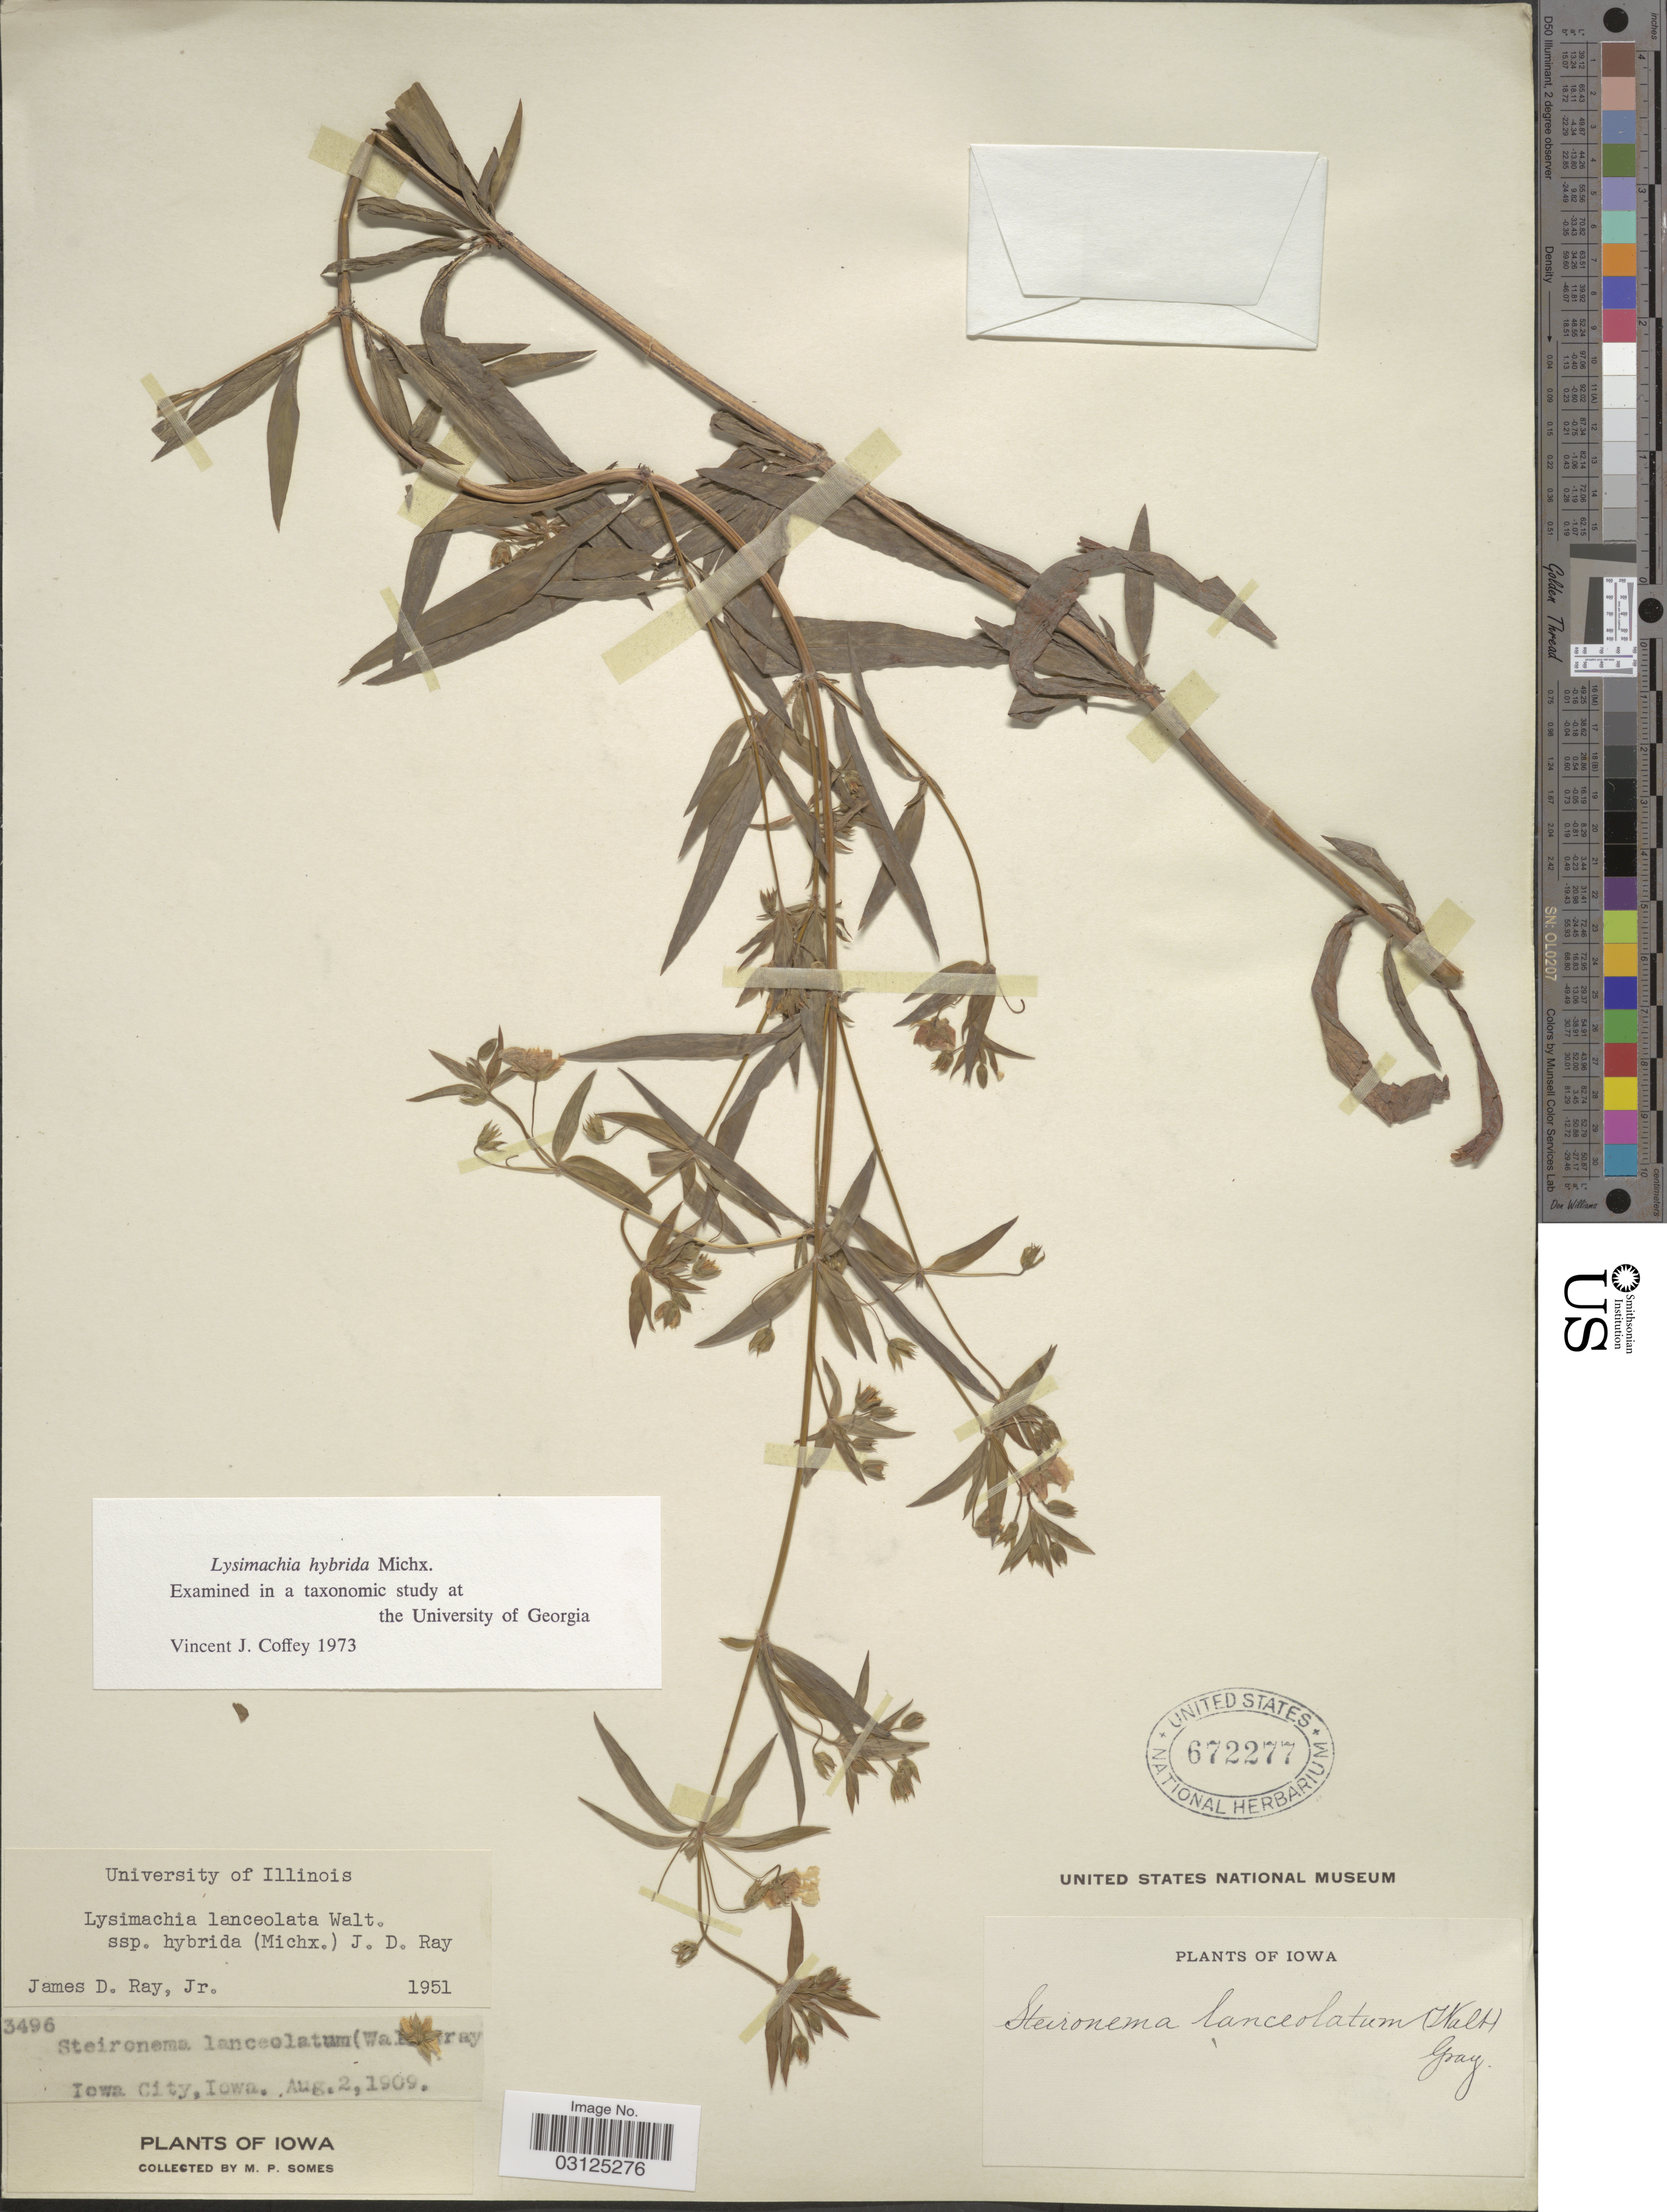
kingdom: Plantae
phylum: Tracheophyta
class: Magnoliopsida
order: Ericales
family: Primulaceae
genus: Lysimachia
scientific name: Lysimachia hybrida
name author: Michx.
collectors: M. Somes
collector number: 3496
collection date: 1909-08-02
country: United States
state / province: Iowa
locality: Iowa City.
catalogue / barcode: US 672277